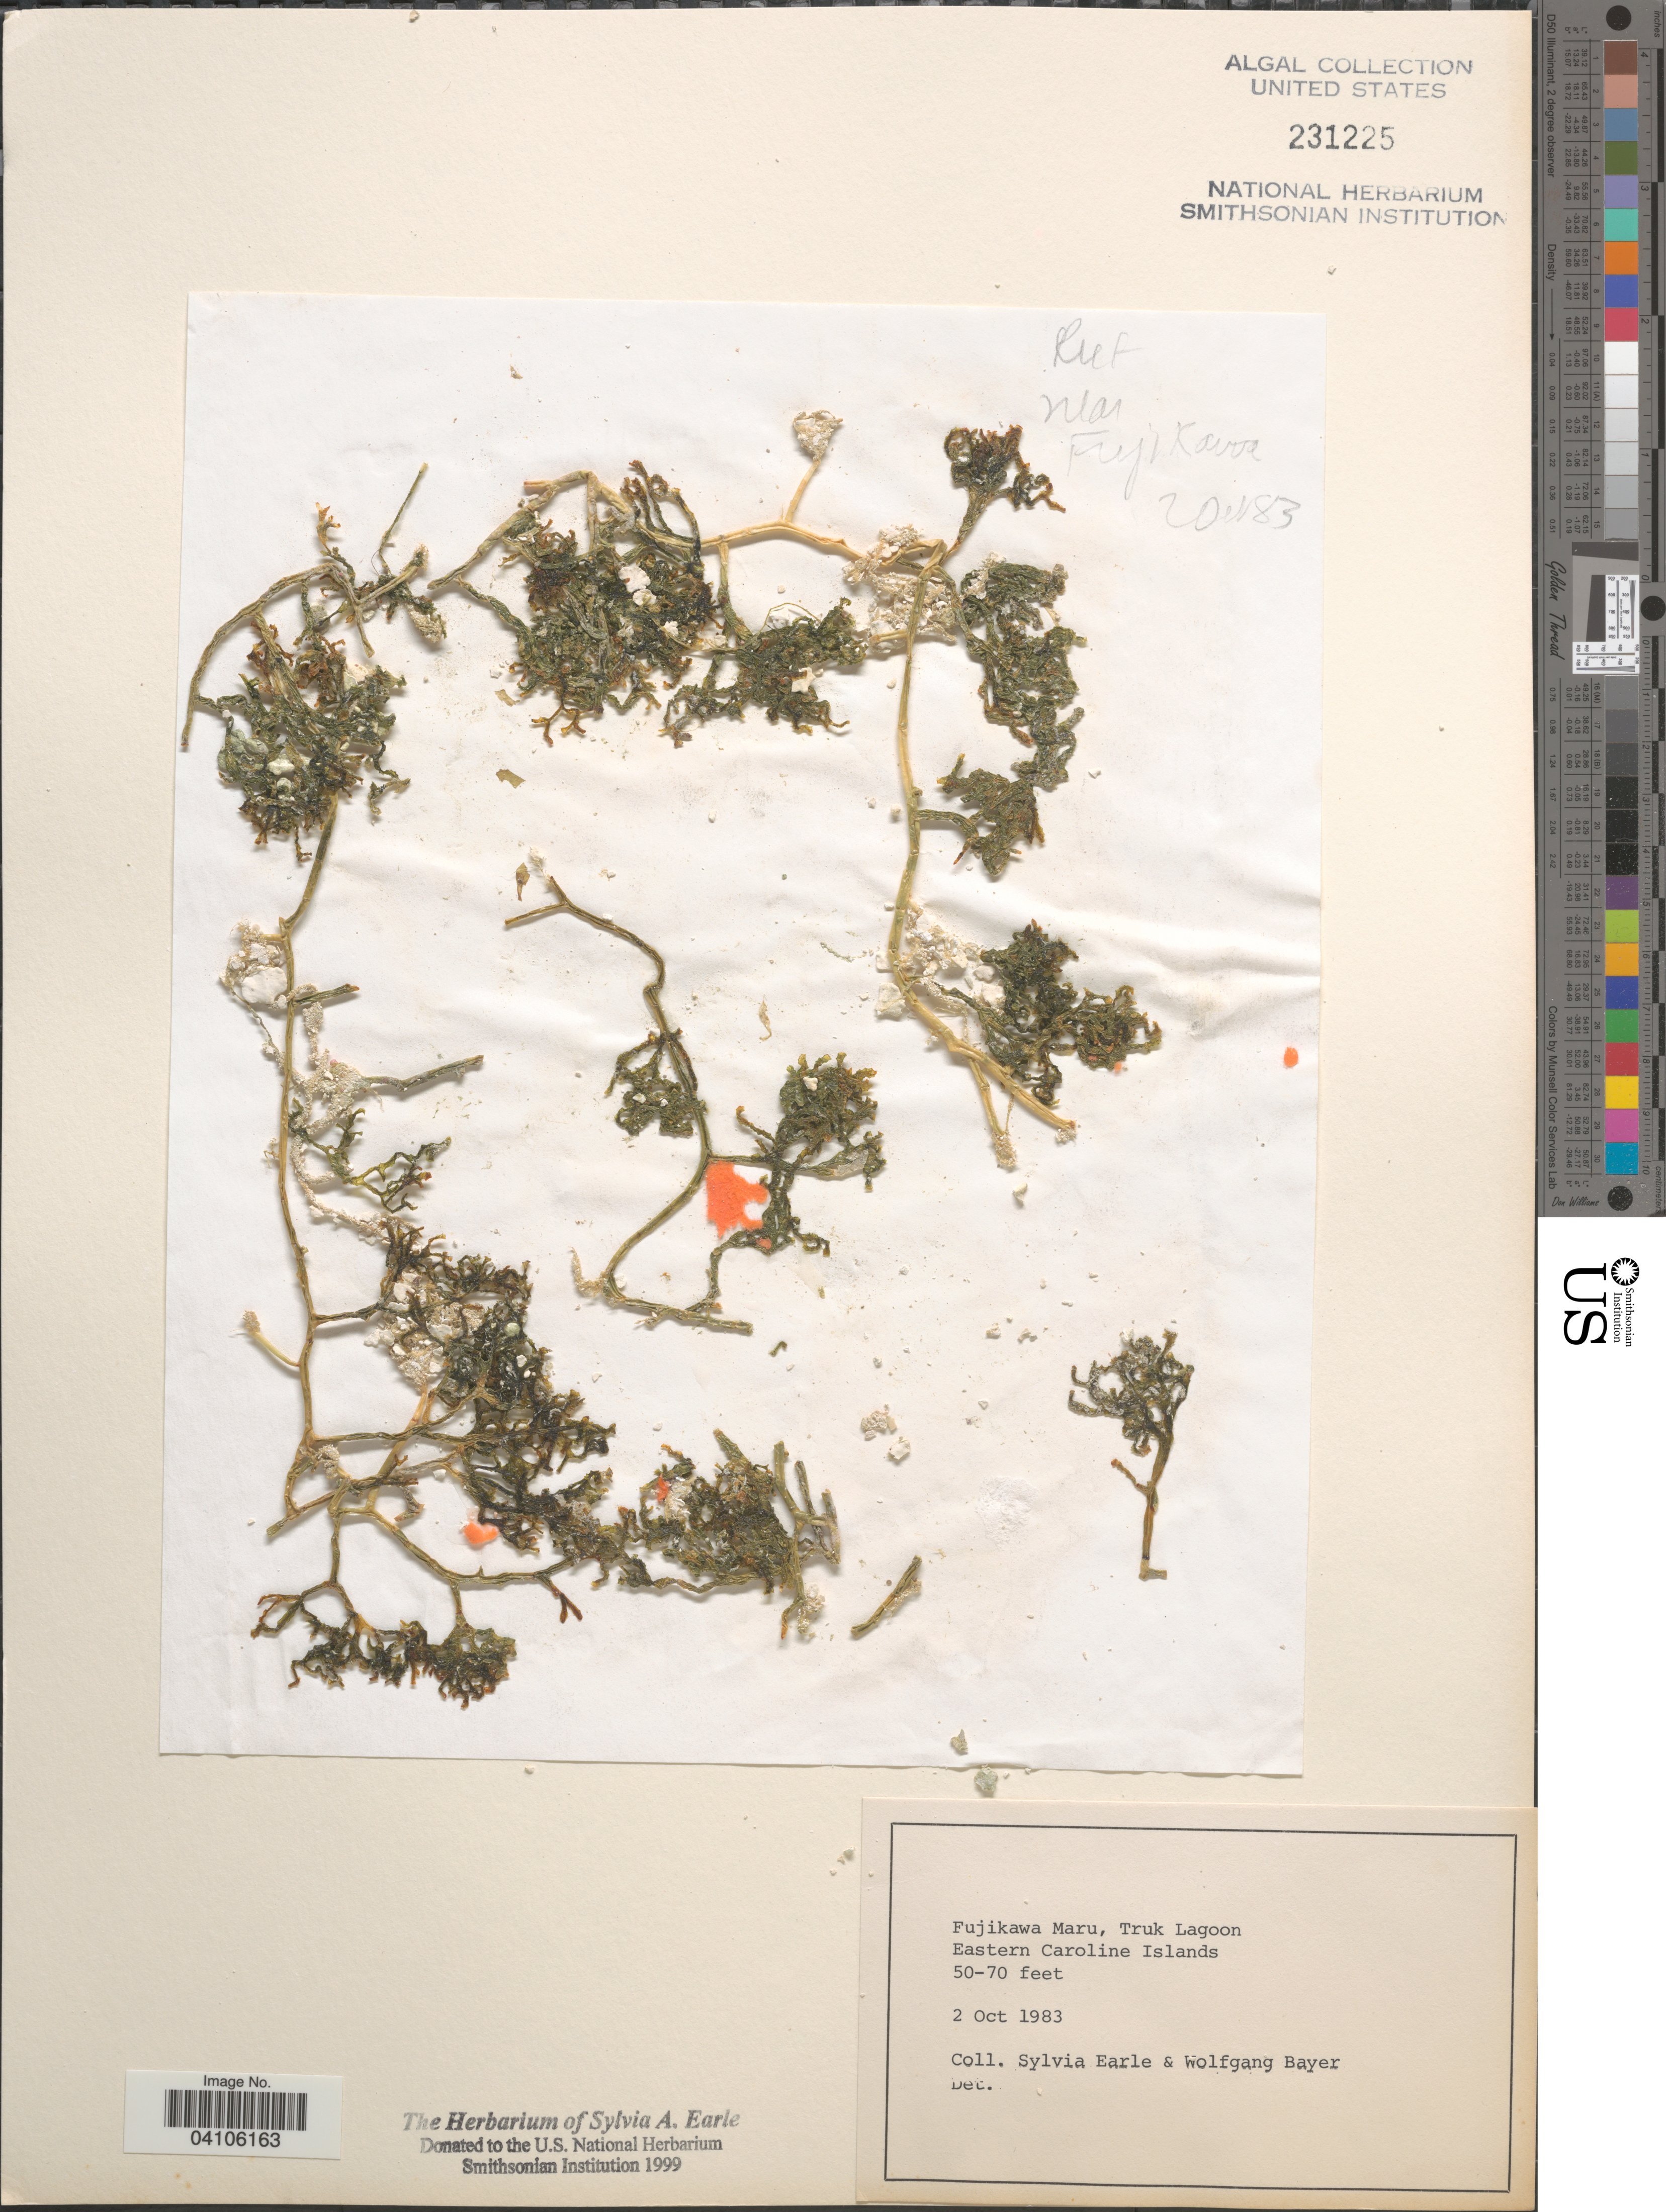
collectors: S. A. Earle & W. Bayer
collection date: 1983-10-02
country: Micronesia, Federated States of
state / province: Truk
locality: Fujikawa Maru, Truk Lagoon. Eastern Caroline Islands.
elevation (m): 15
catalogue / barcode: US 231225